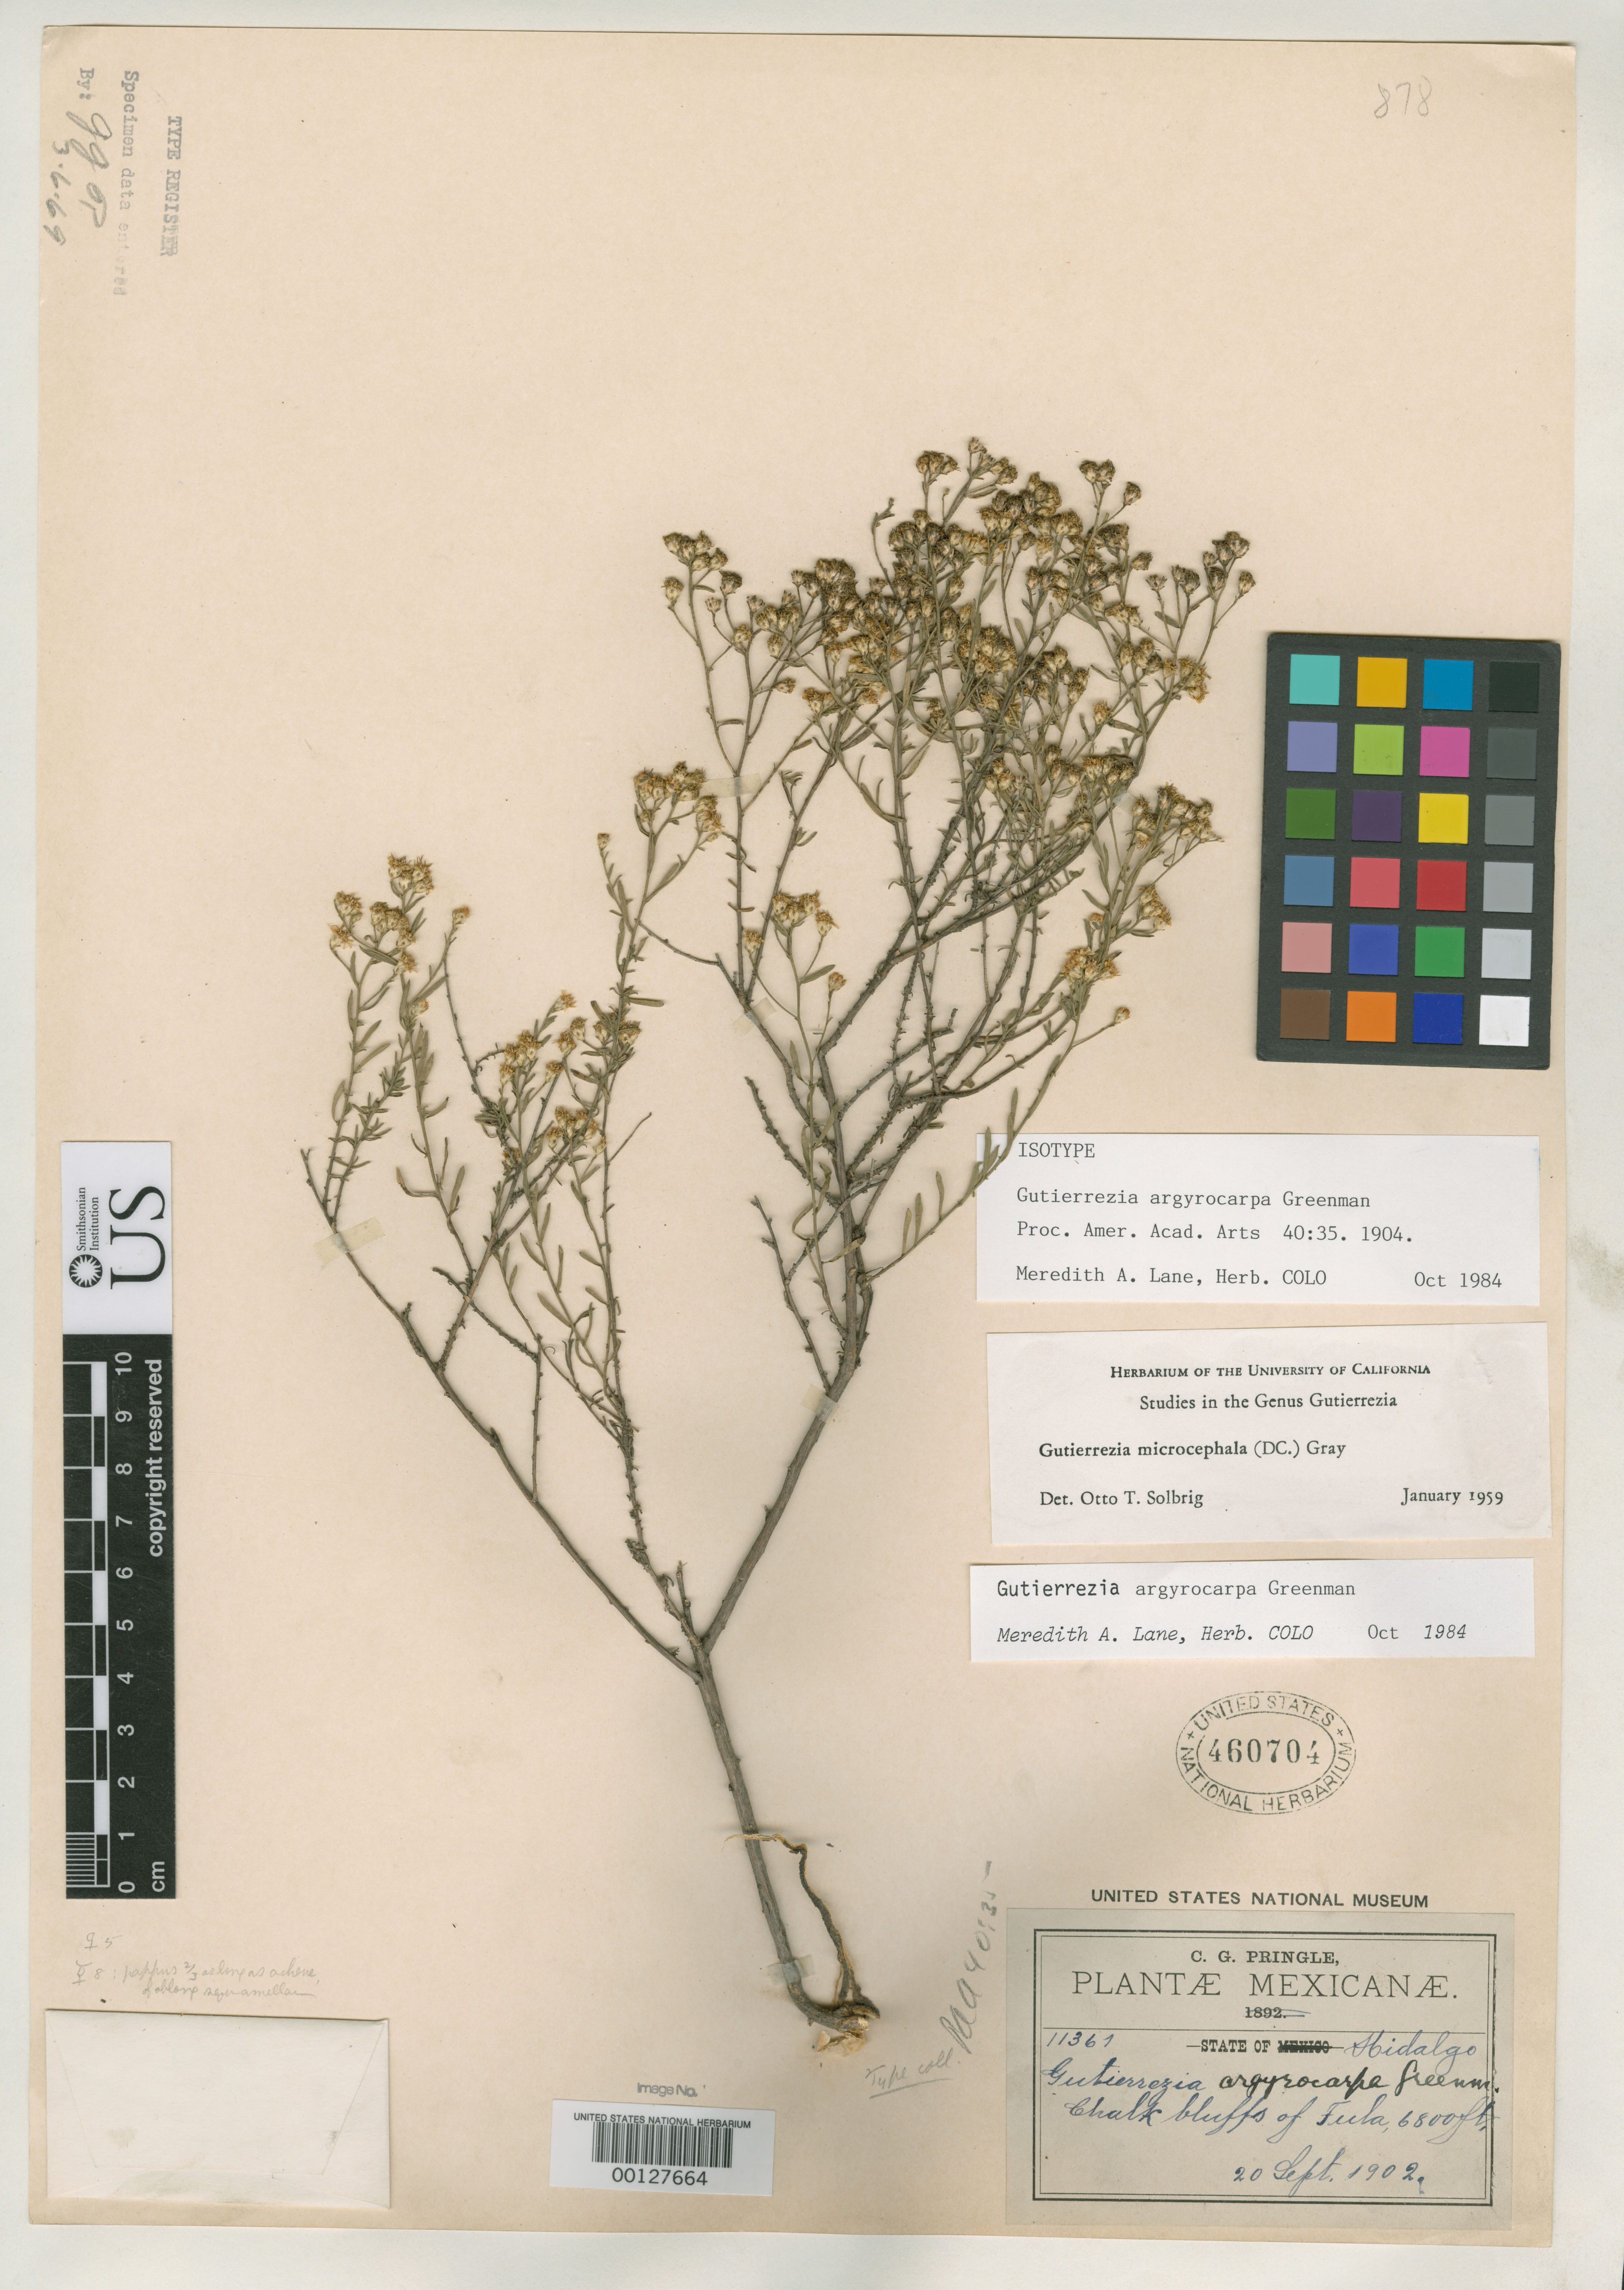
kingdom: Plantae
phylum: Tracheophyta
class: Magnoliopsida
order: Asterales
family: Asteraceae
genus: Gutierrezia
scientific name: Gutierrezia argyrocarpa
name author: Greenm.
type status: Isotype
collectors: C. G. Pringle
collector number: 11361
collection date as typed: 20 Sep 1902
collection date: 1902-09-20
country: Mexico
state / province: Hidalgo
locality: Tula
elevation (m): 2075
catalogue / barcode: US 460704